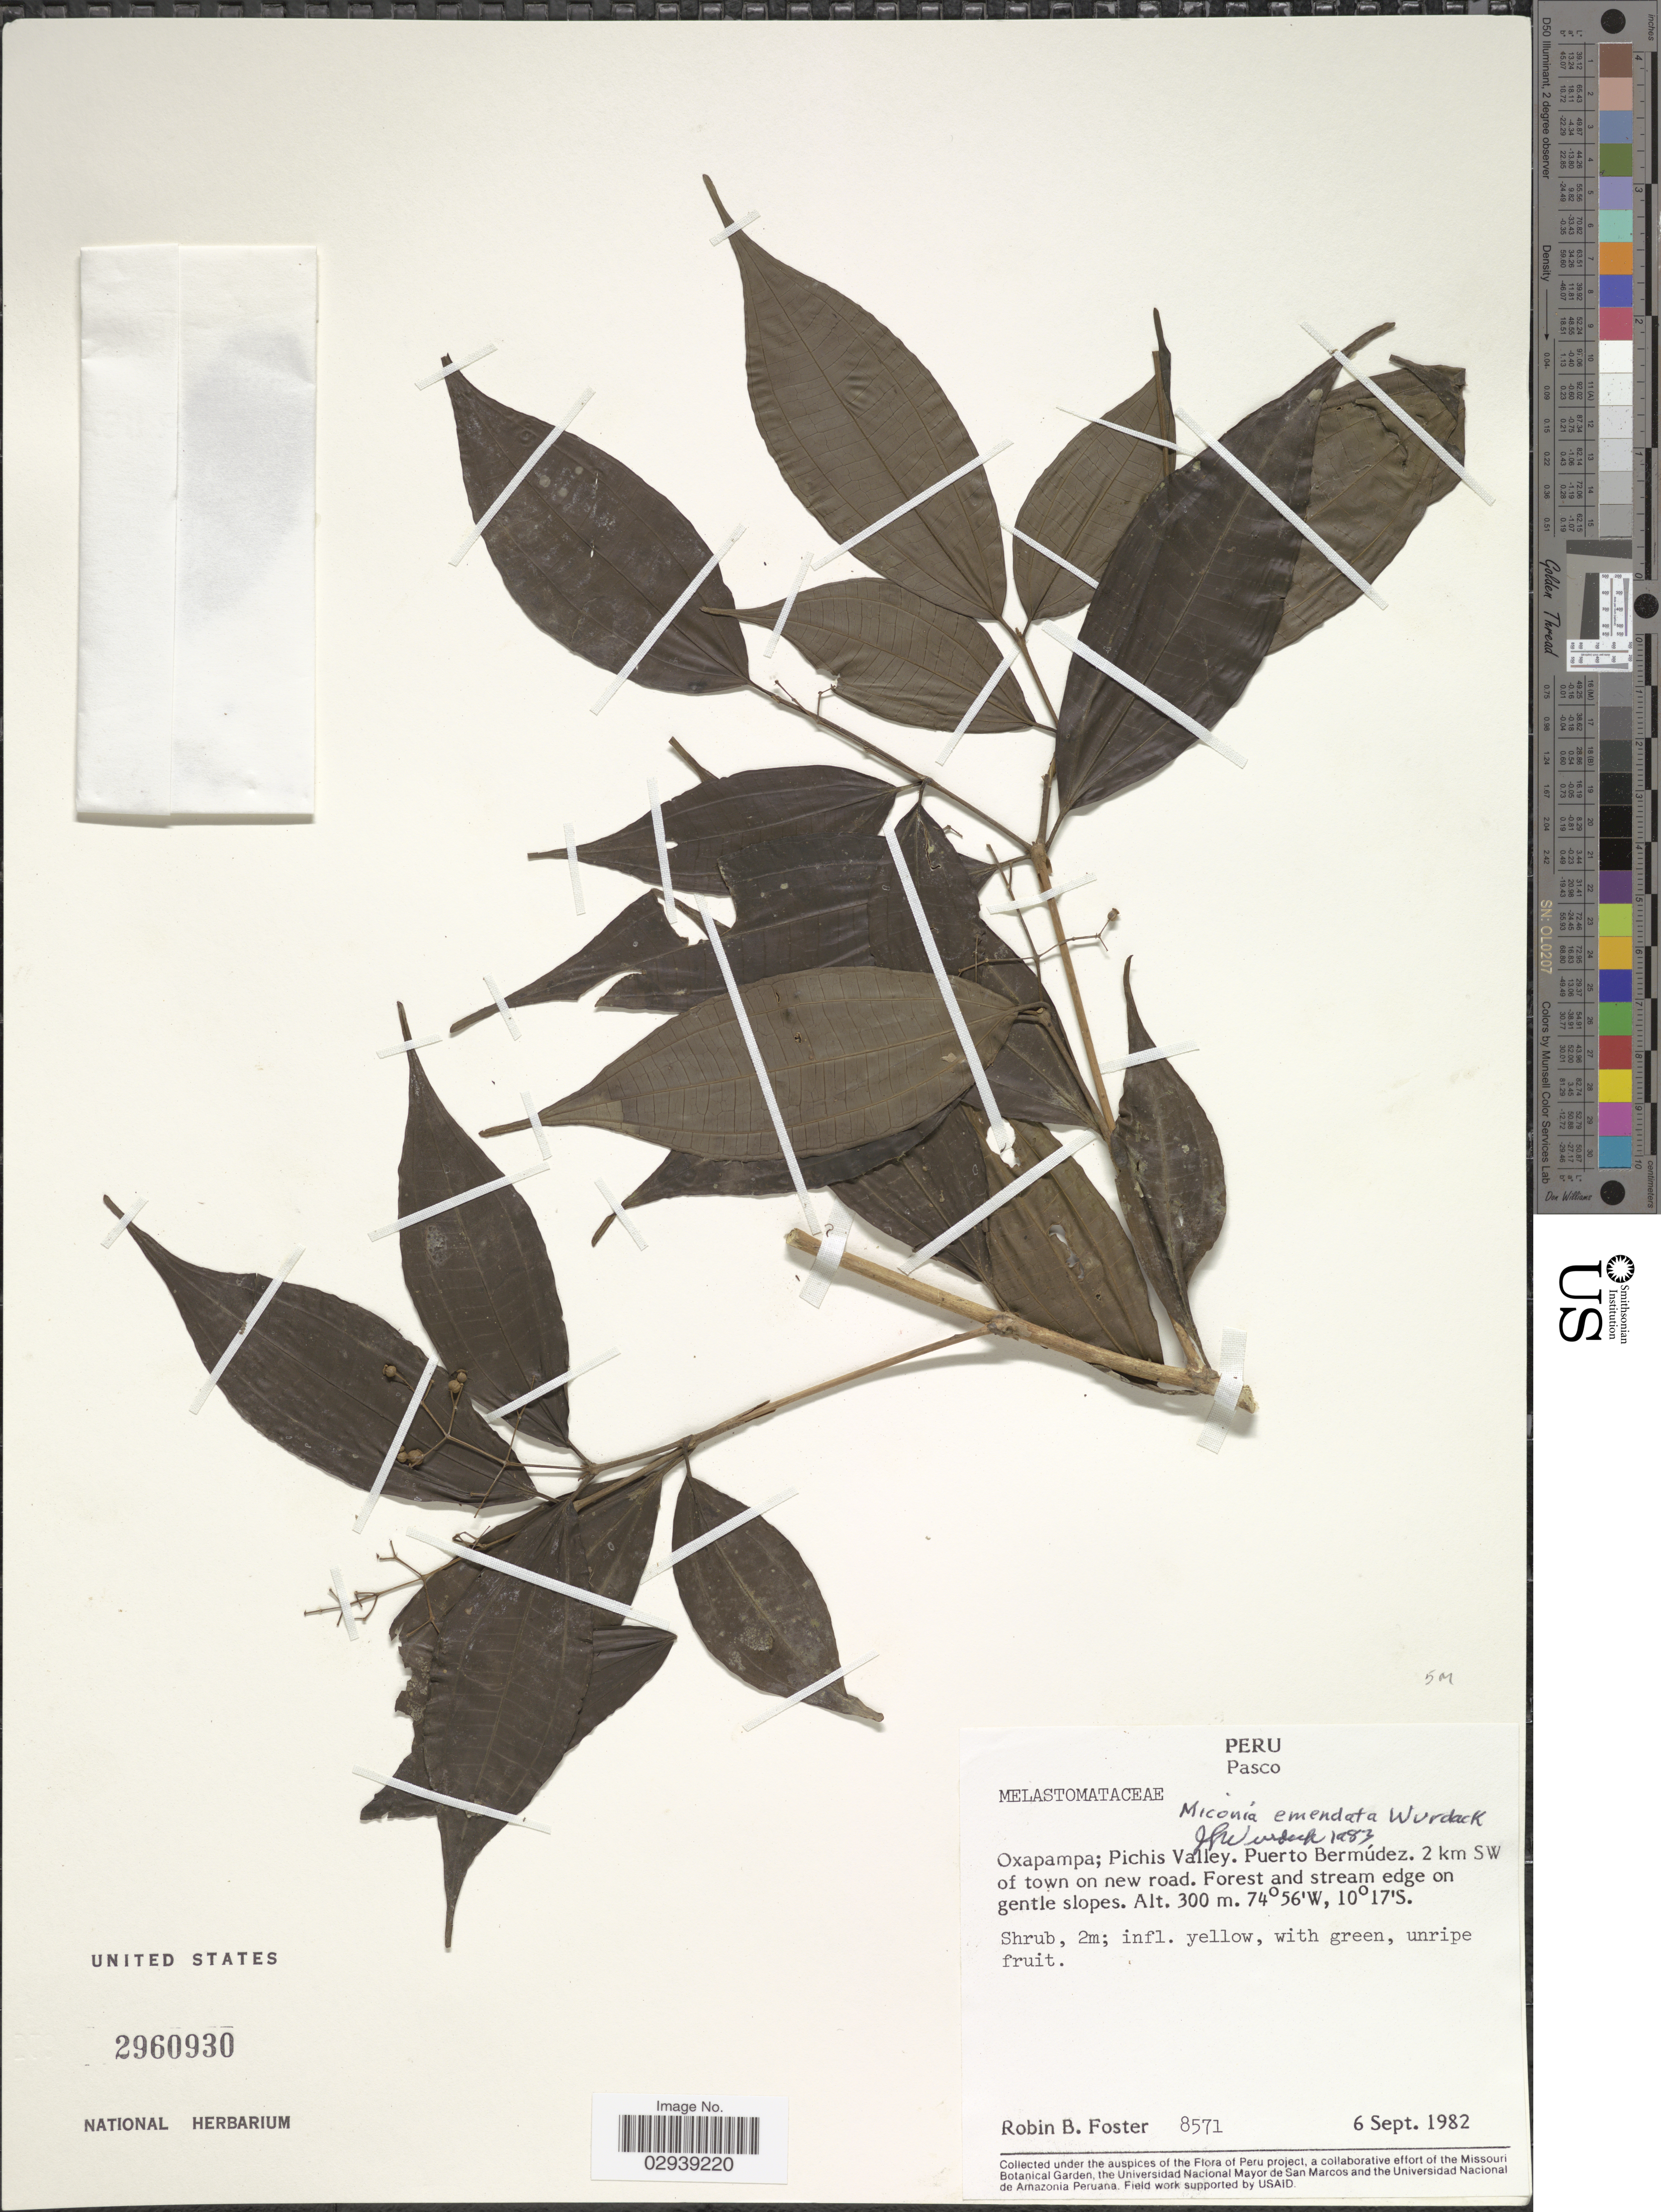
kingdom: Plantae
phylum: Tracheophyta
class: Magnoliopsida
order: Myrtales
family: Melastomataceae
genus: Miconia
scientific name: Miconia emendata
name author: Wurdack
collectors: R. B. Foster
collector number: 8571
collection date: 1982-09-06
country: Peru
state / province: Pasco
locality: Oxapampa; Pichis Valley. Puerto Bermúdez. 2 km SW of town on new road.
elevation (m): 300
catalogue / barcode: US 2960930